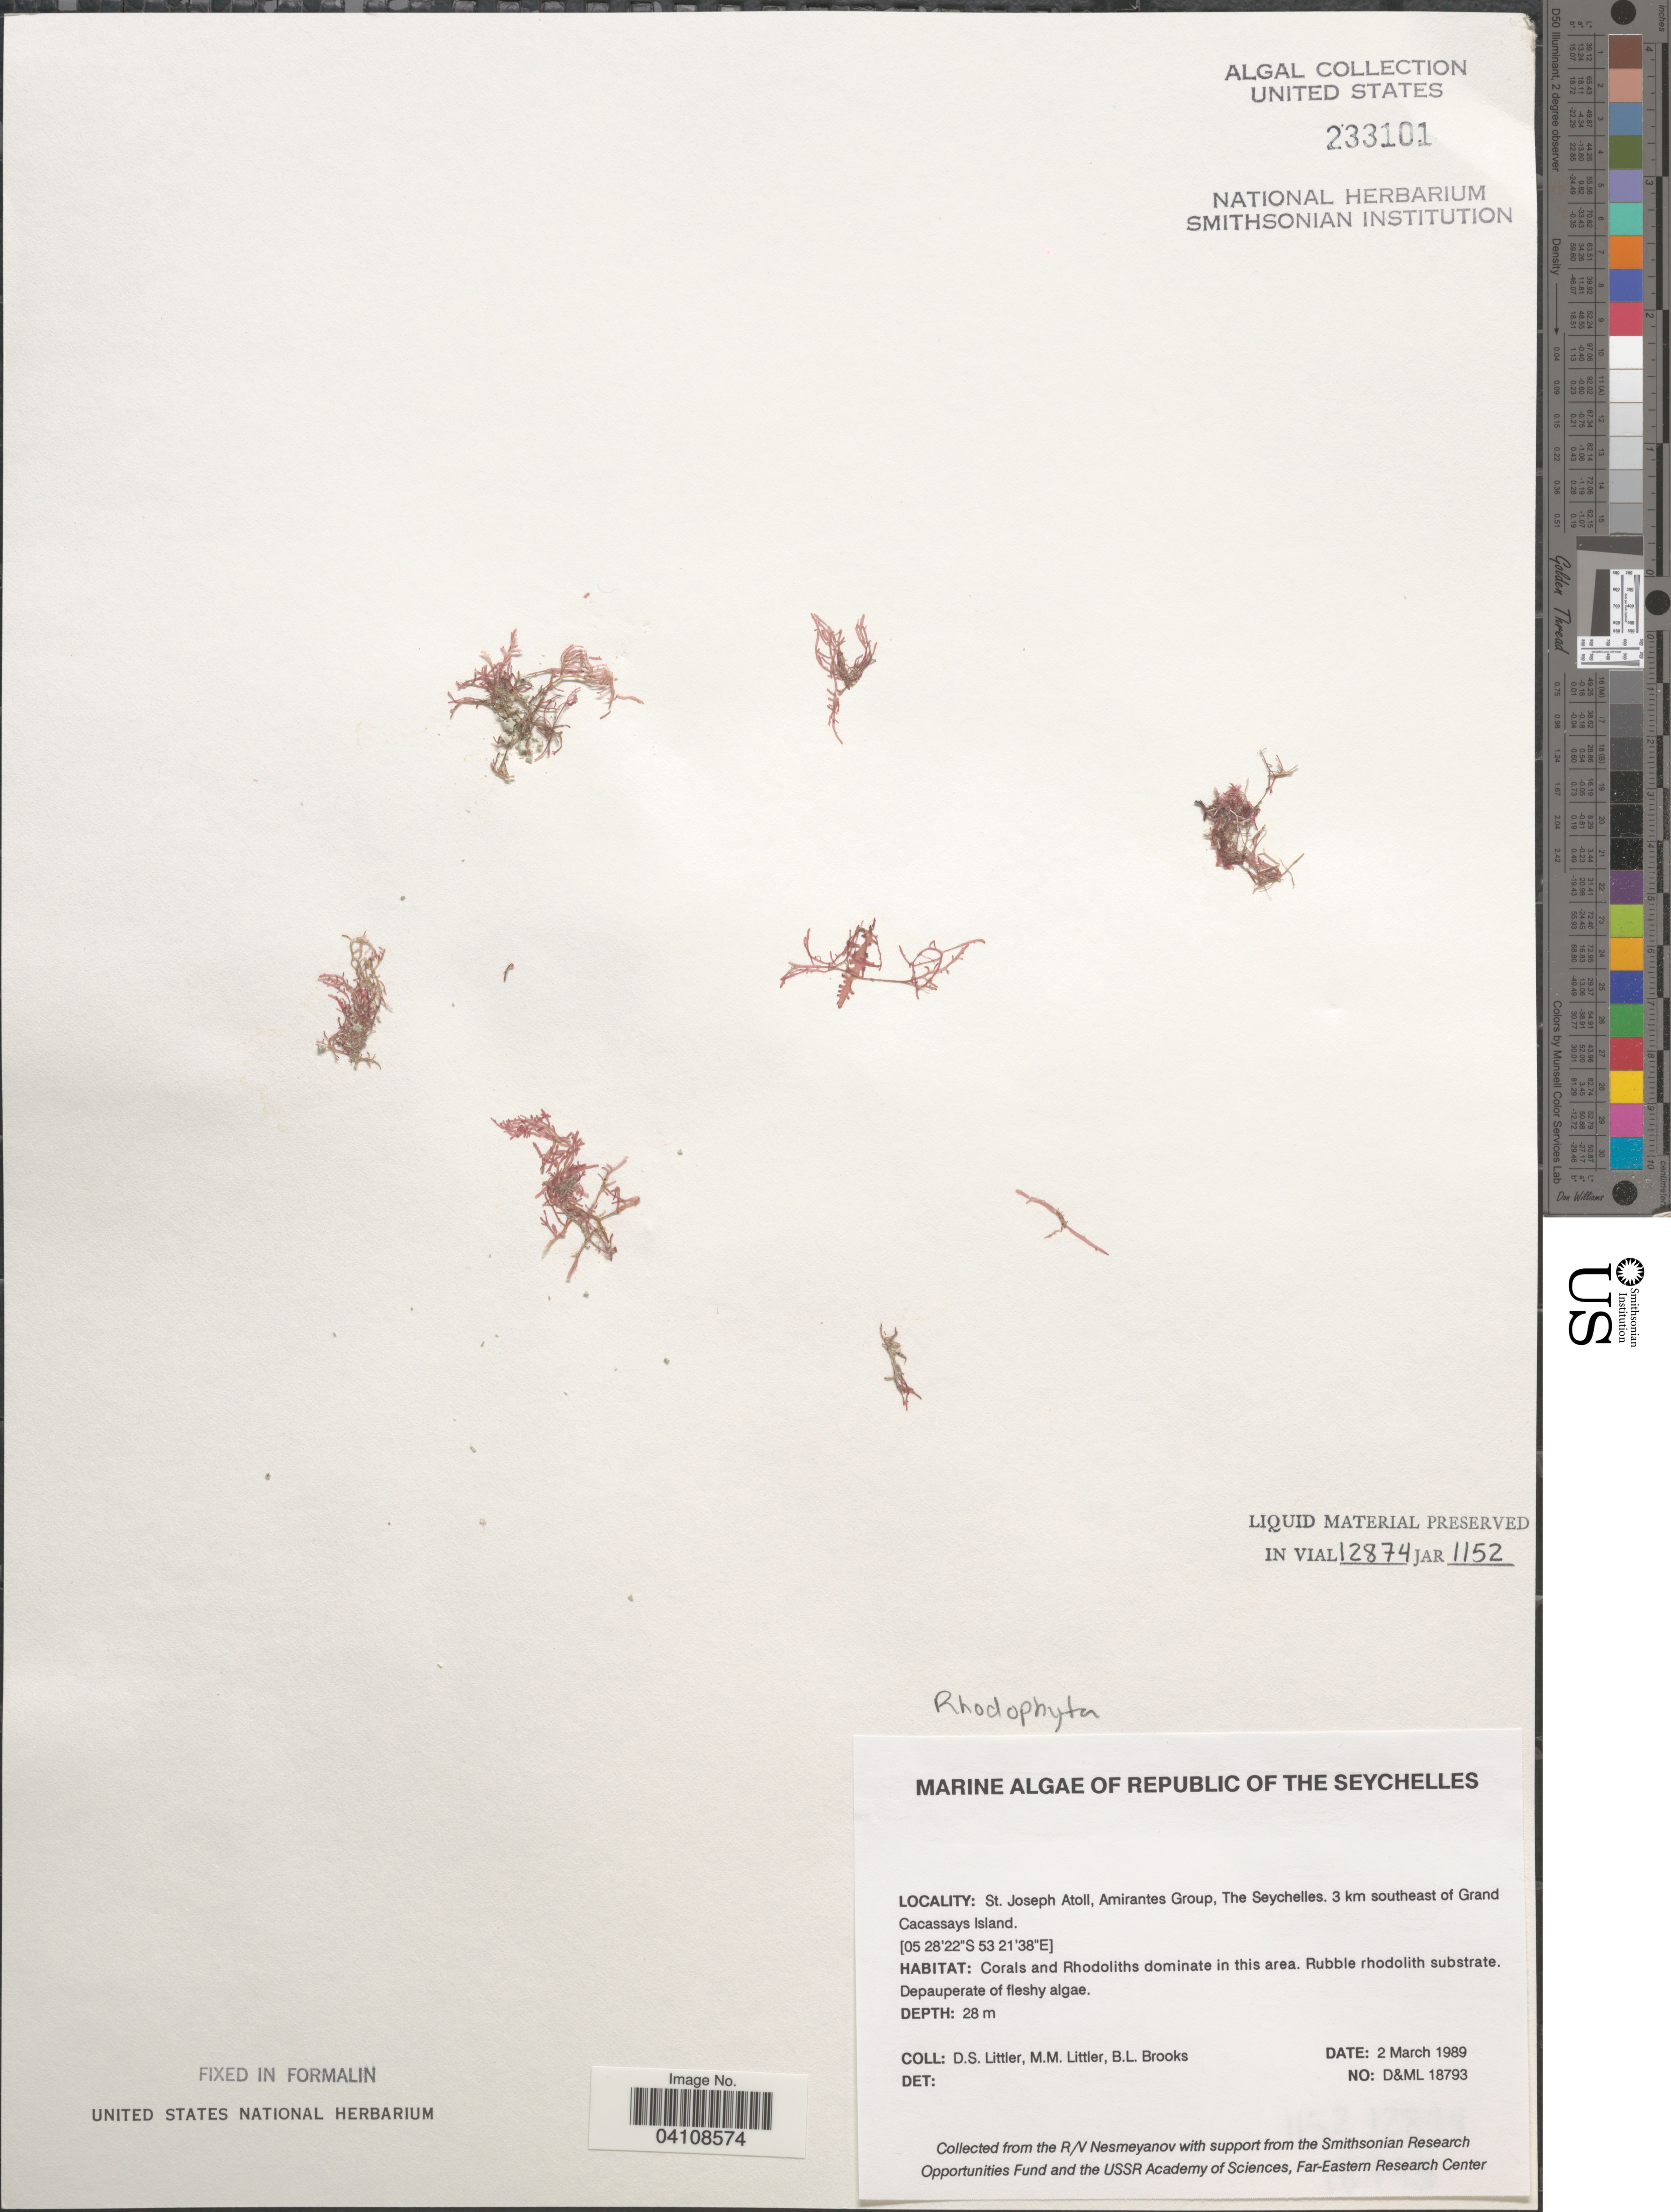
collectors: D. S. Littler & B. Brooks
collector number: D&ML18793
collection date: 1989-03-02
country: Seychelles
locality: Republic of The Seychelles. St. Joseph Atoll, Amirantes Group. 3 km southeast of Grand Cacassays Island.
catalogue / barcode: US 233101